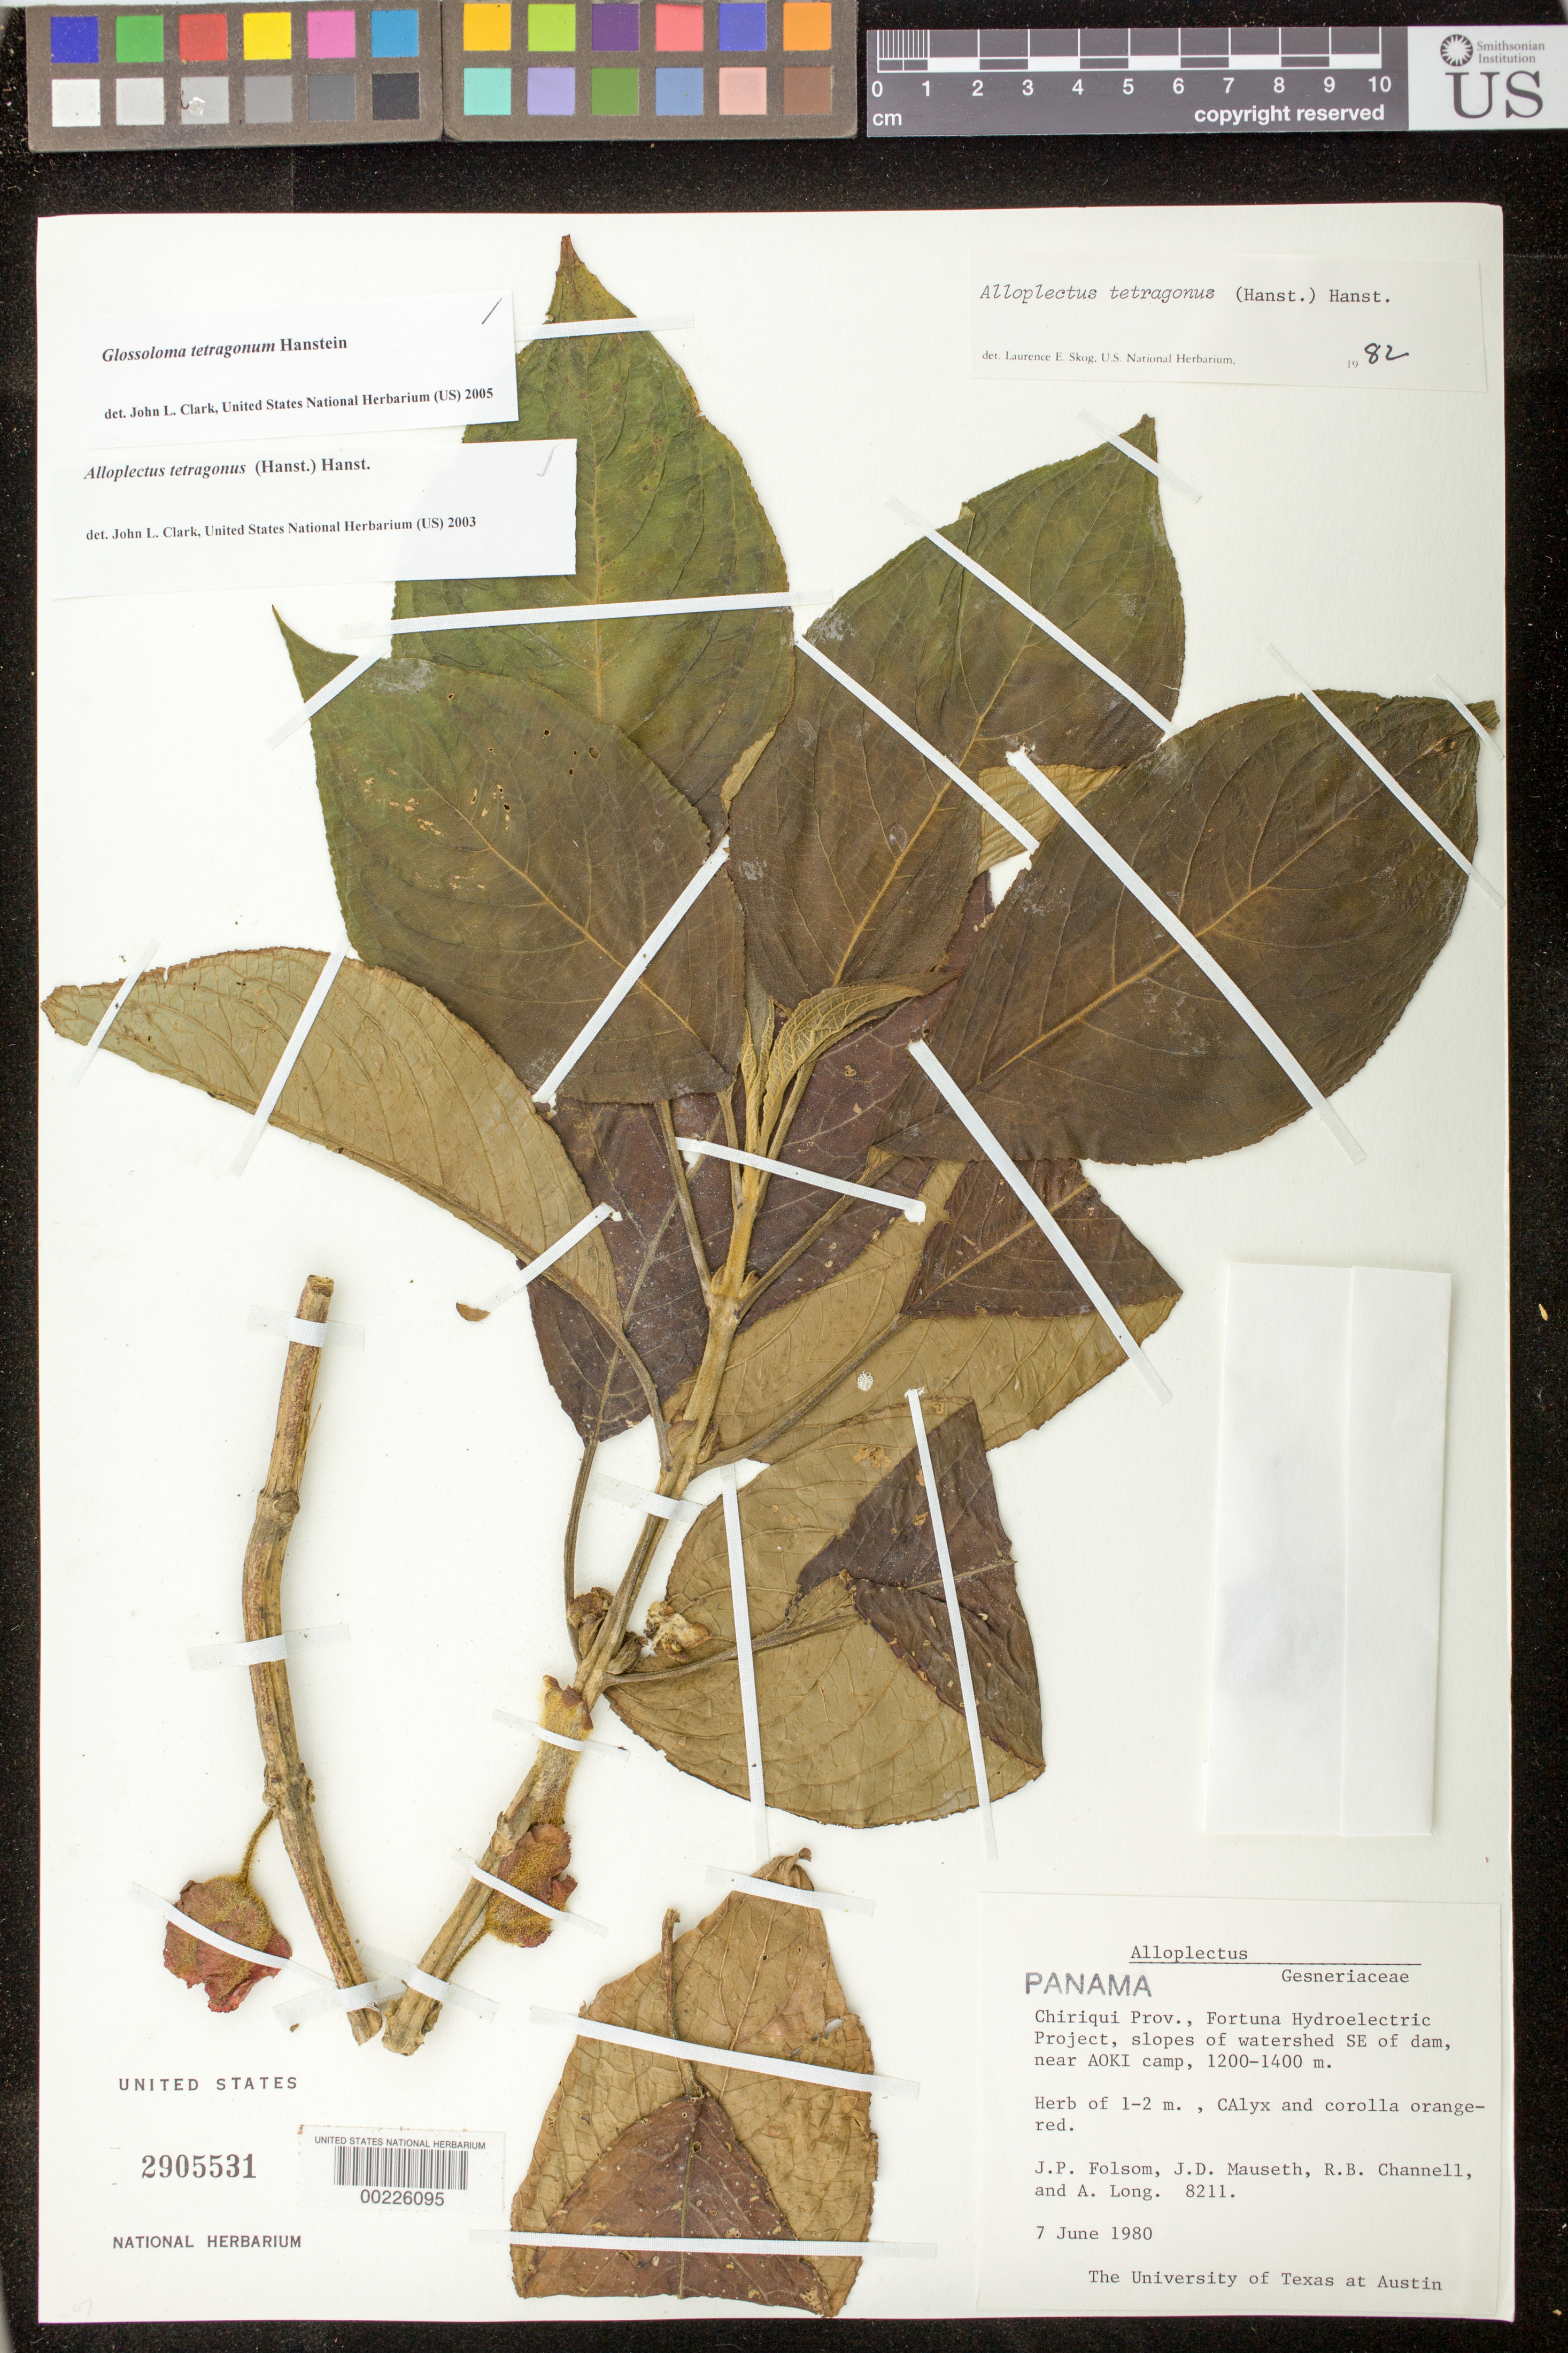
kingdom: Plantae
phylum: Tracheophyta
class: Magnoliopsida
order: Lamiales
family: Gesneriaceae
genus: Glossoloma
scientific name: Glossoloma tetragonum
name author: Hanst.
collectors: J. P. Folsom, J. Mauseth, R. B. Channell & A. Long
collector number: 8211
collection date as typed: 07 Jun 1980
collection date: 1980-06-07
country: Panama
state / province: Chiriquí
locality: Fortuna Hydroelectric Project, slopes of watershed SE of dam, near Aoki camp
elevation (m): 1200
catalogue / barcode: US 2905531